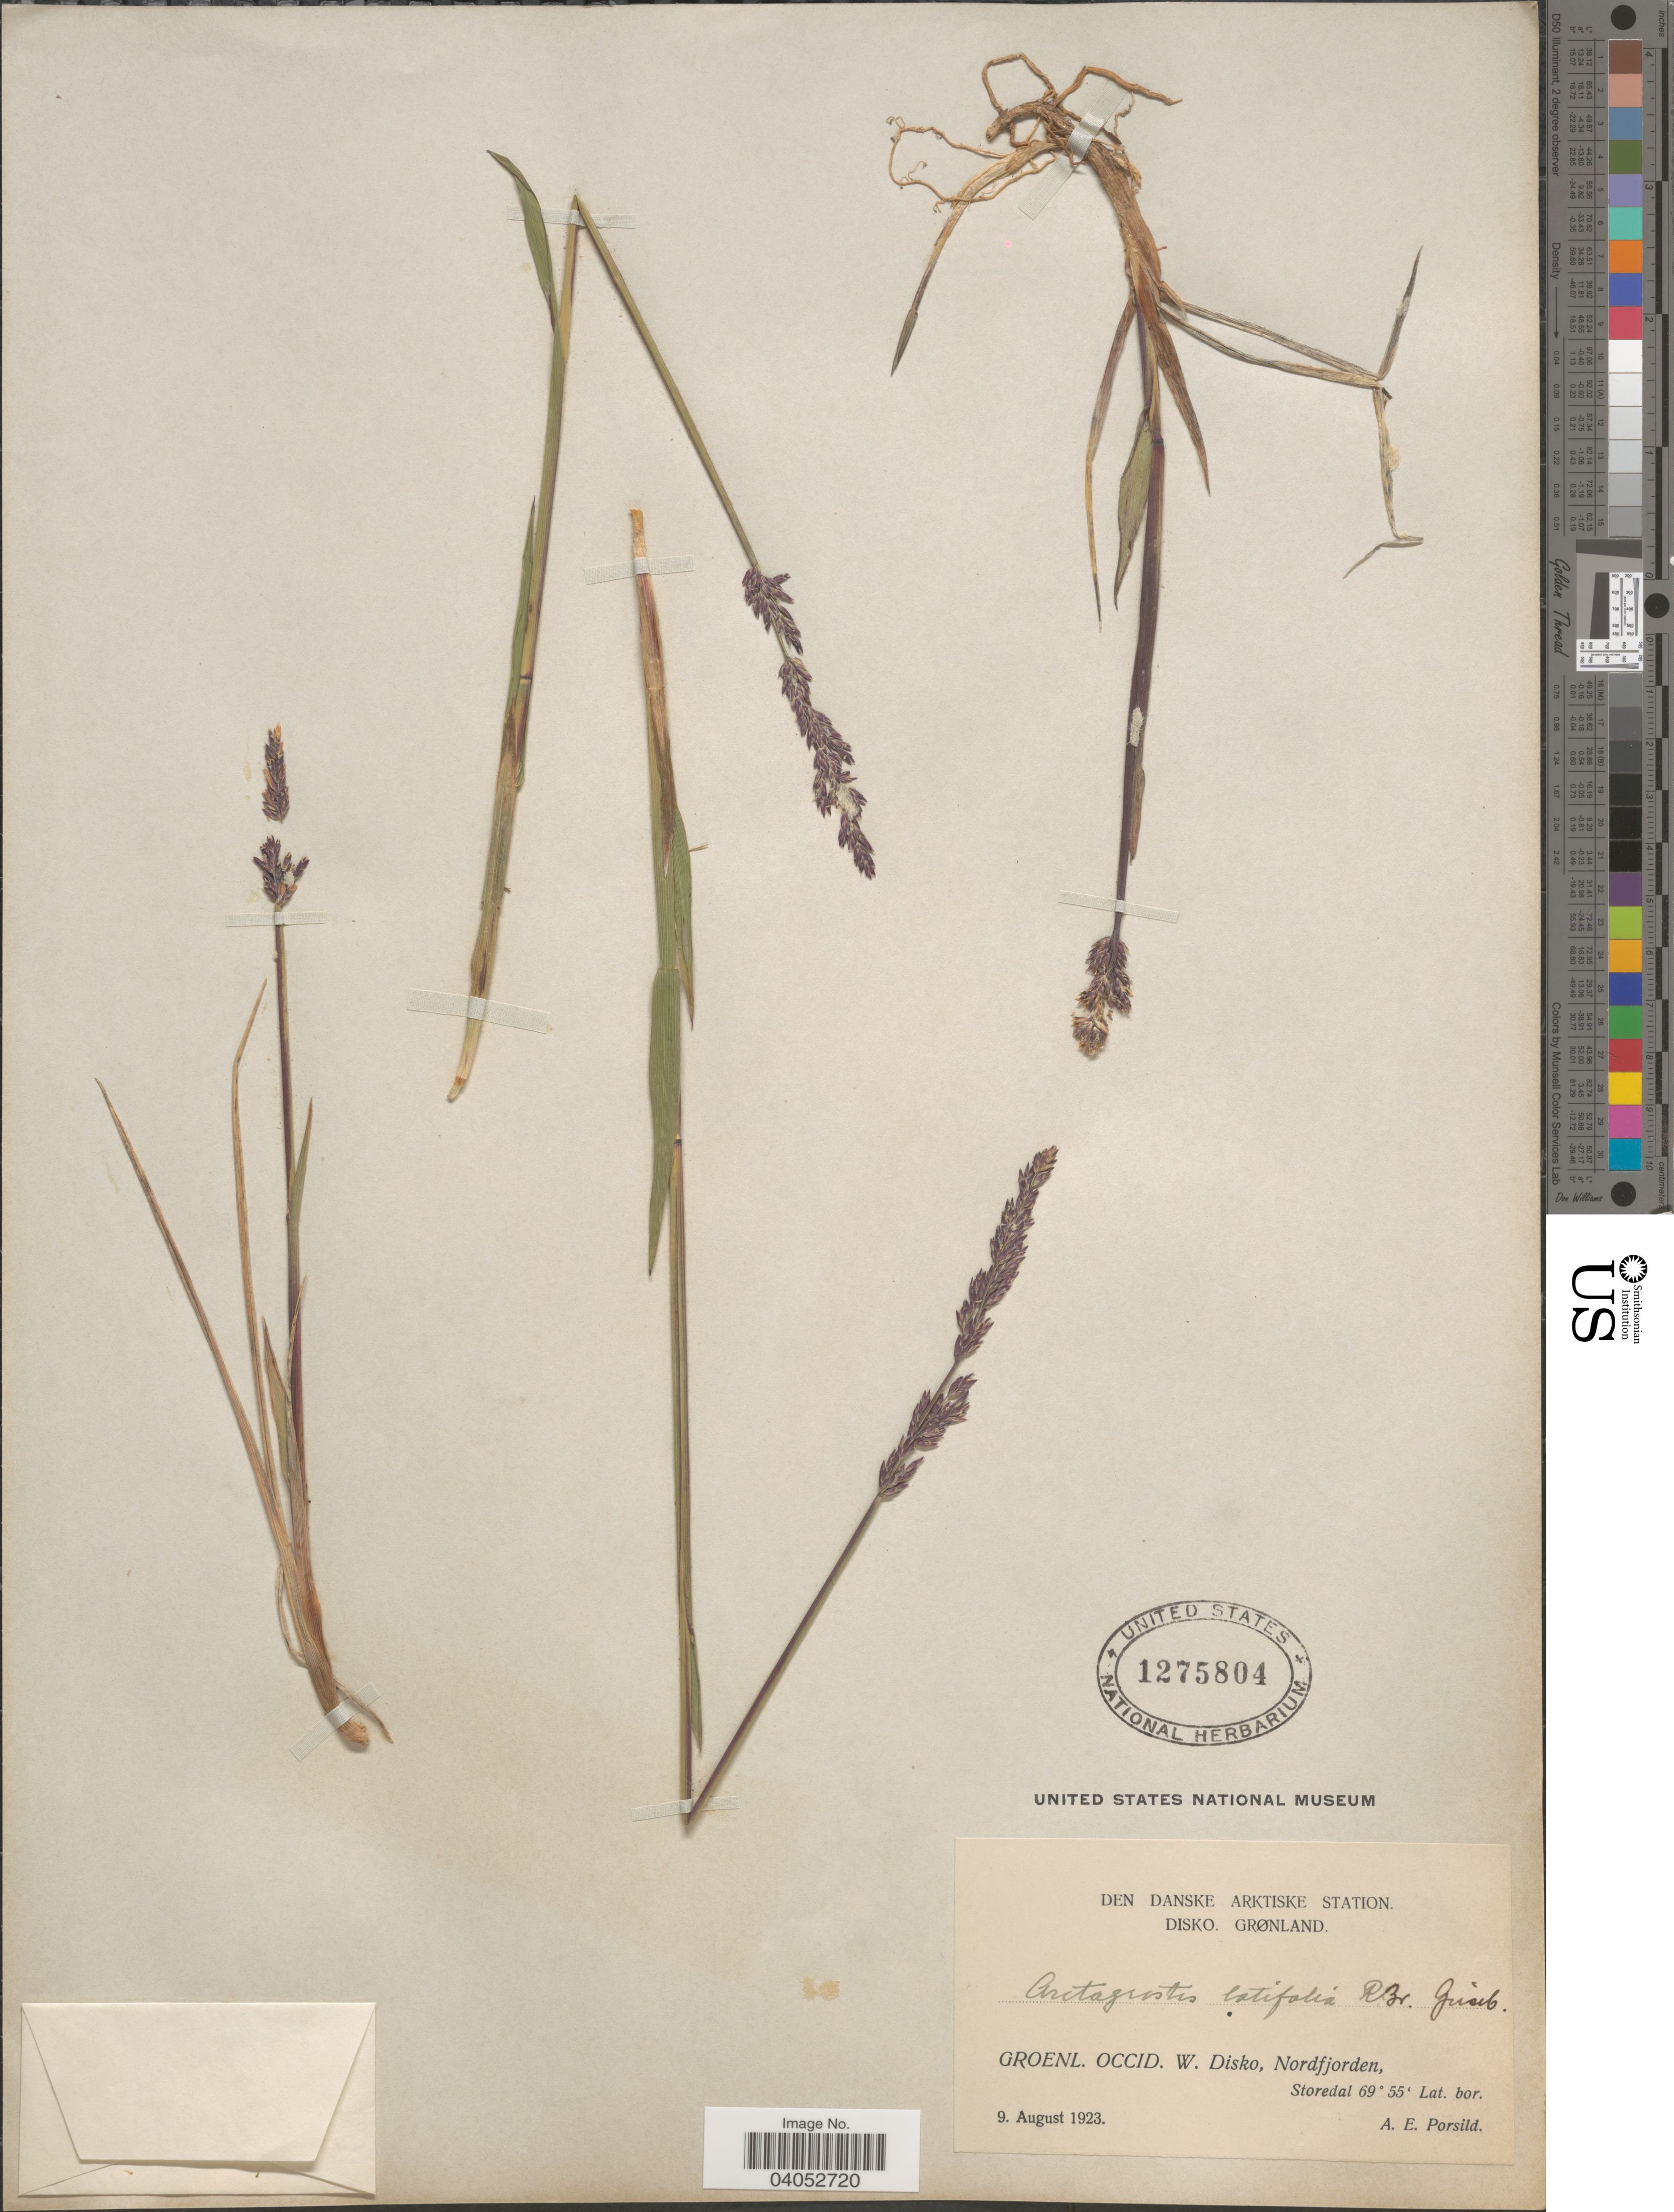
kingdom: Plantae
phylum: Tracheophyta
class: Liliopsida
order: Poales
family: Poaceae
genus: Arctagrostis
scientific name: Arctagrostis latifolia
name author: (R. Br.) Griseb.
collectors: A. E. Porsild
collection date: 1923-08-09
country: Greenland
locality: Den Danske Arktiske Station. Disko, Grønland. Groenl. Occid. W. Disko, Nordfjorden, Storedal.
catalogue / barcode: US 1275804